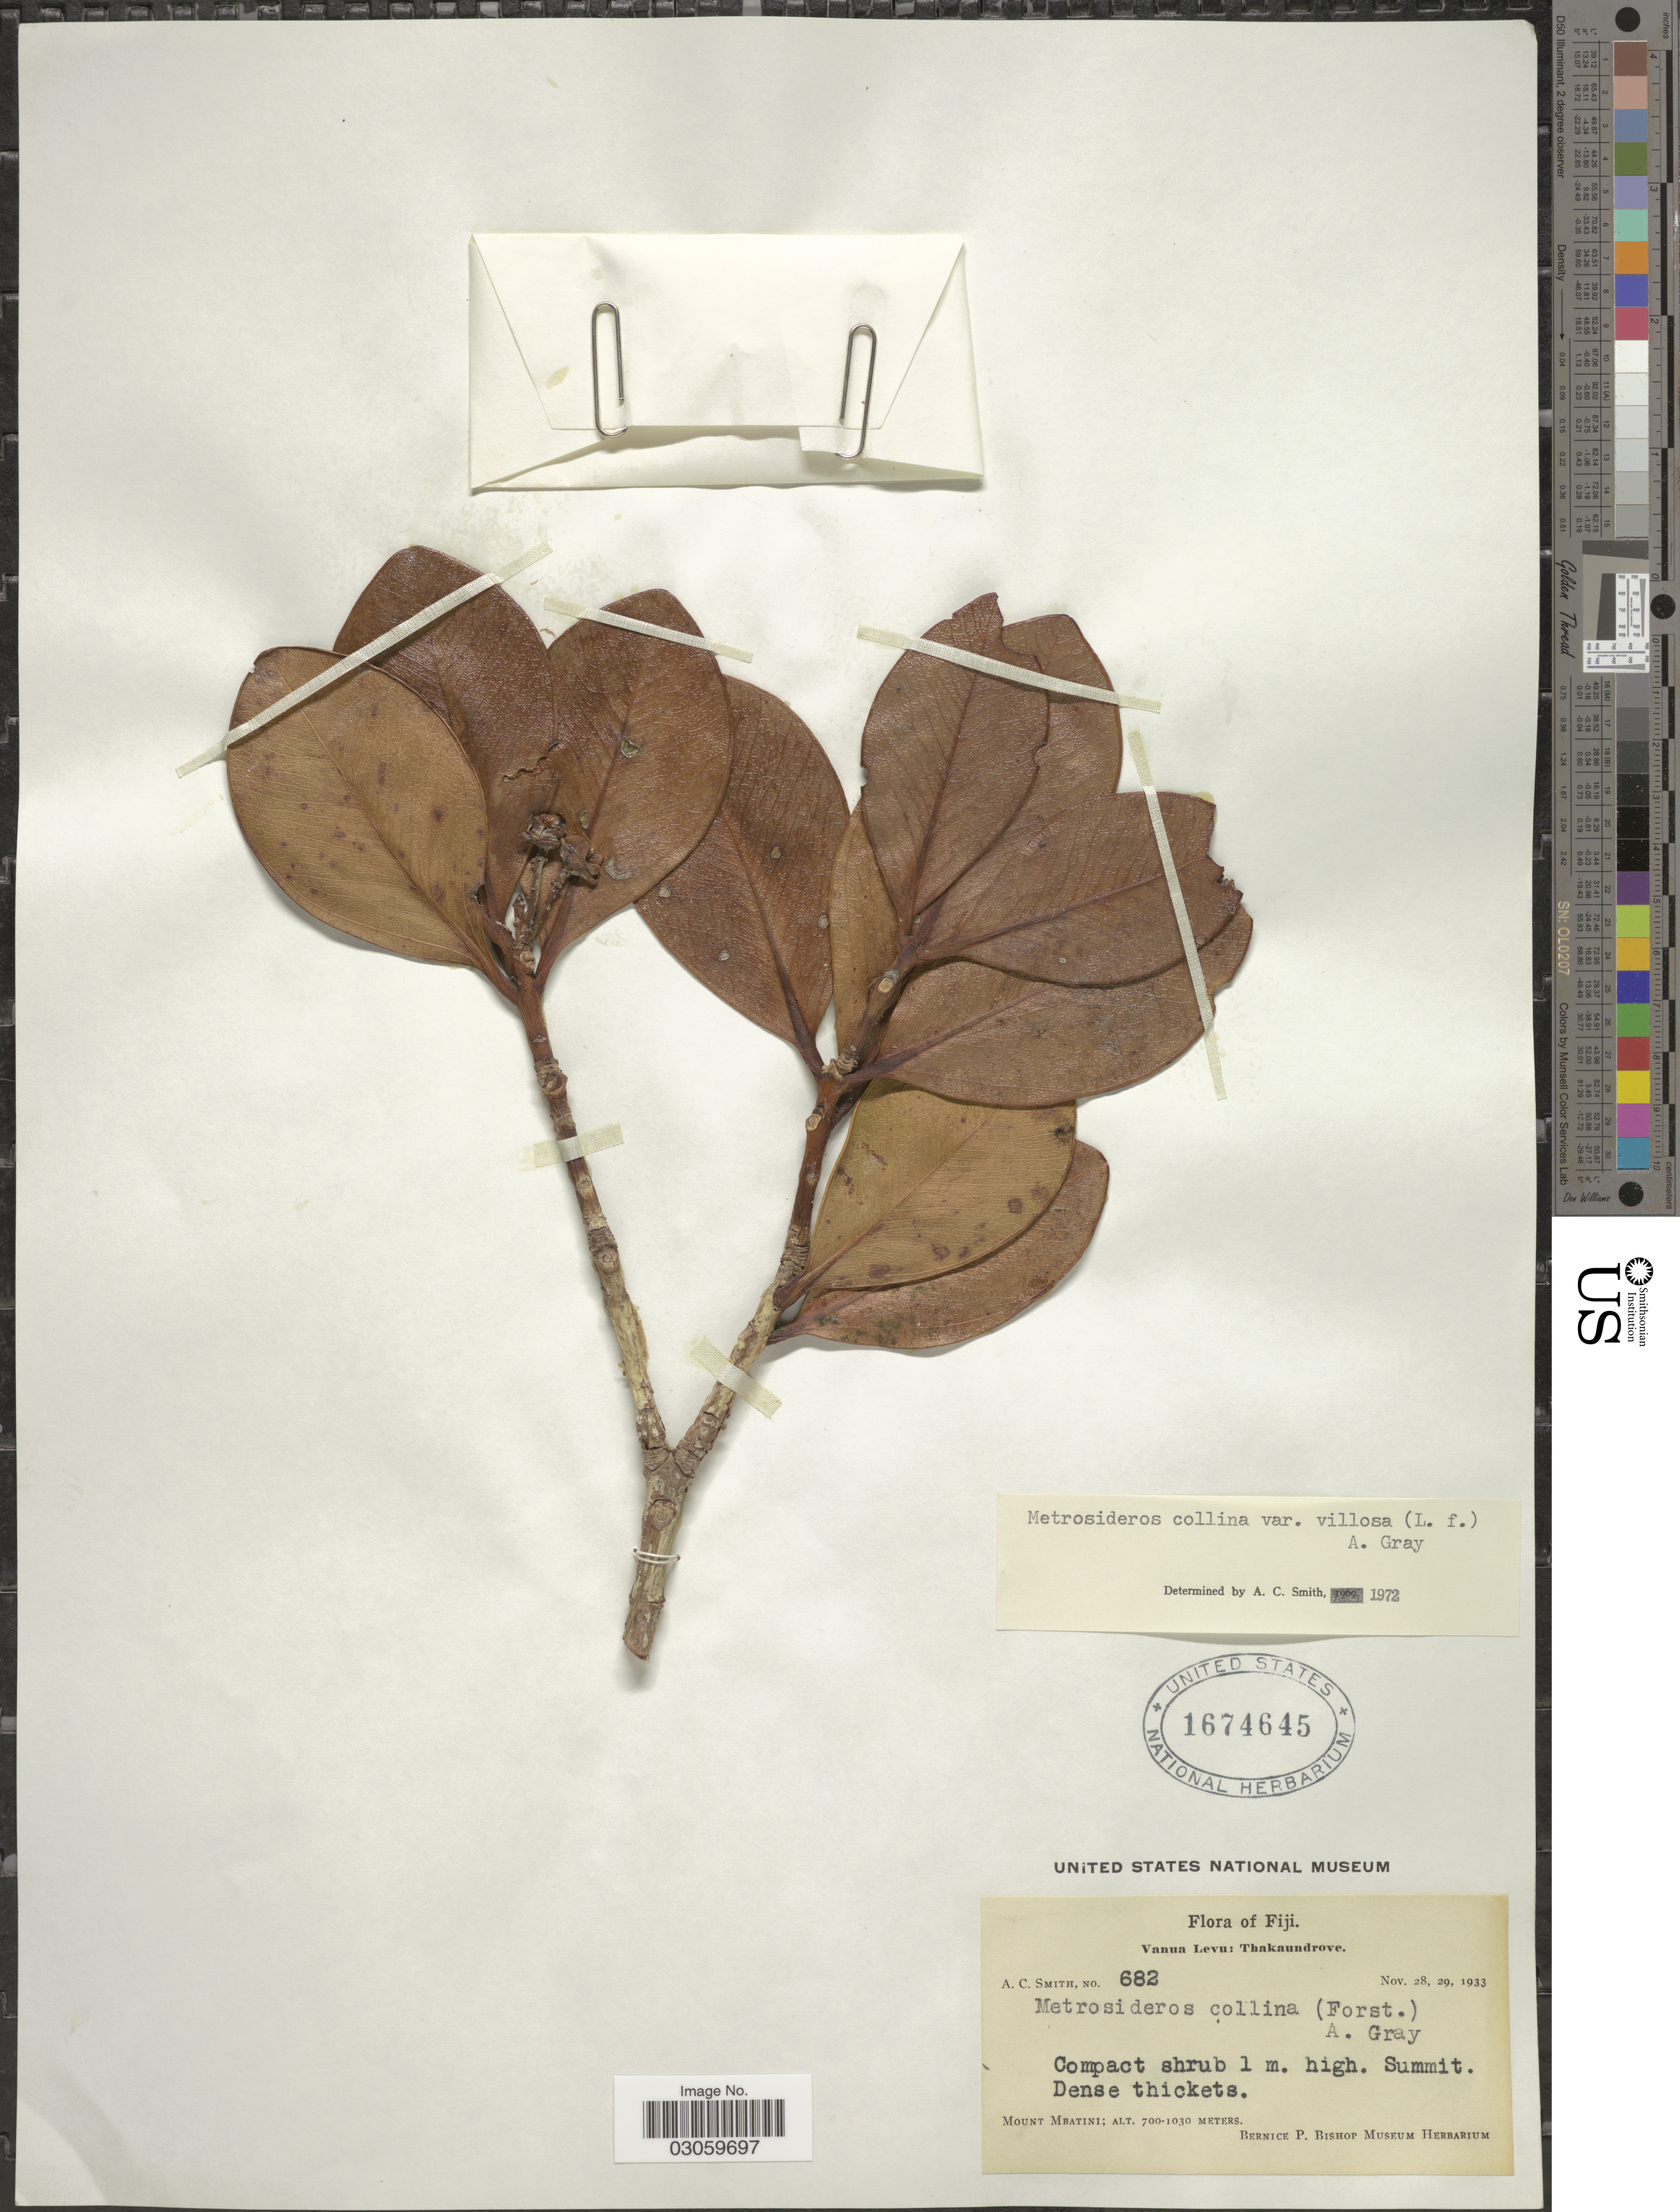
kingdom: Plantae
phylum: Tracheophyta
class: Magnoliopsida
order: Myrtales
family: Myrtaceae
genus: Metrosideros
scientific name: Metrosideros collina var. villosa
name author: (L. f.) A. Gray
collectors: A. C. Smith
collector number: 682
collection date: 1933-11-28/1933-11-29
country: Fiji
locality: Vanau Levu: Thakaundrove. Summit. Dense thickets. Mount Mbatini.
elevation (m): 700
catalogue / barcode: US 1674645